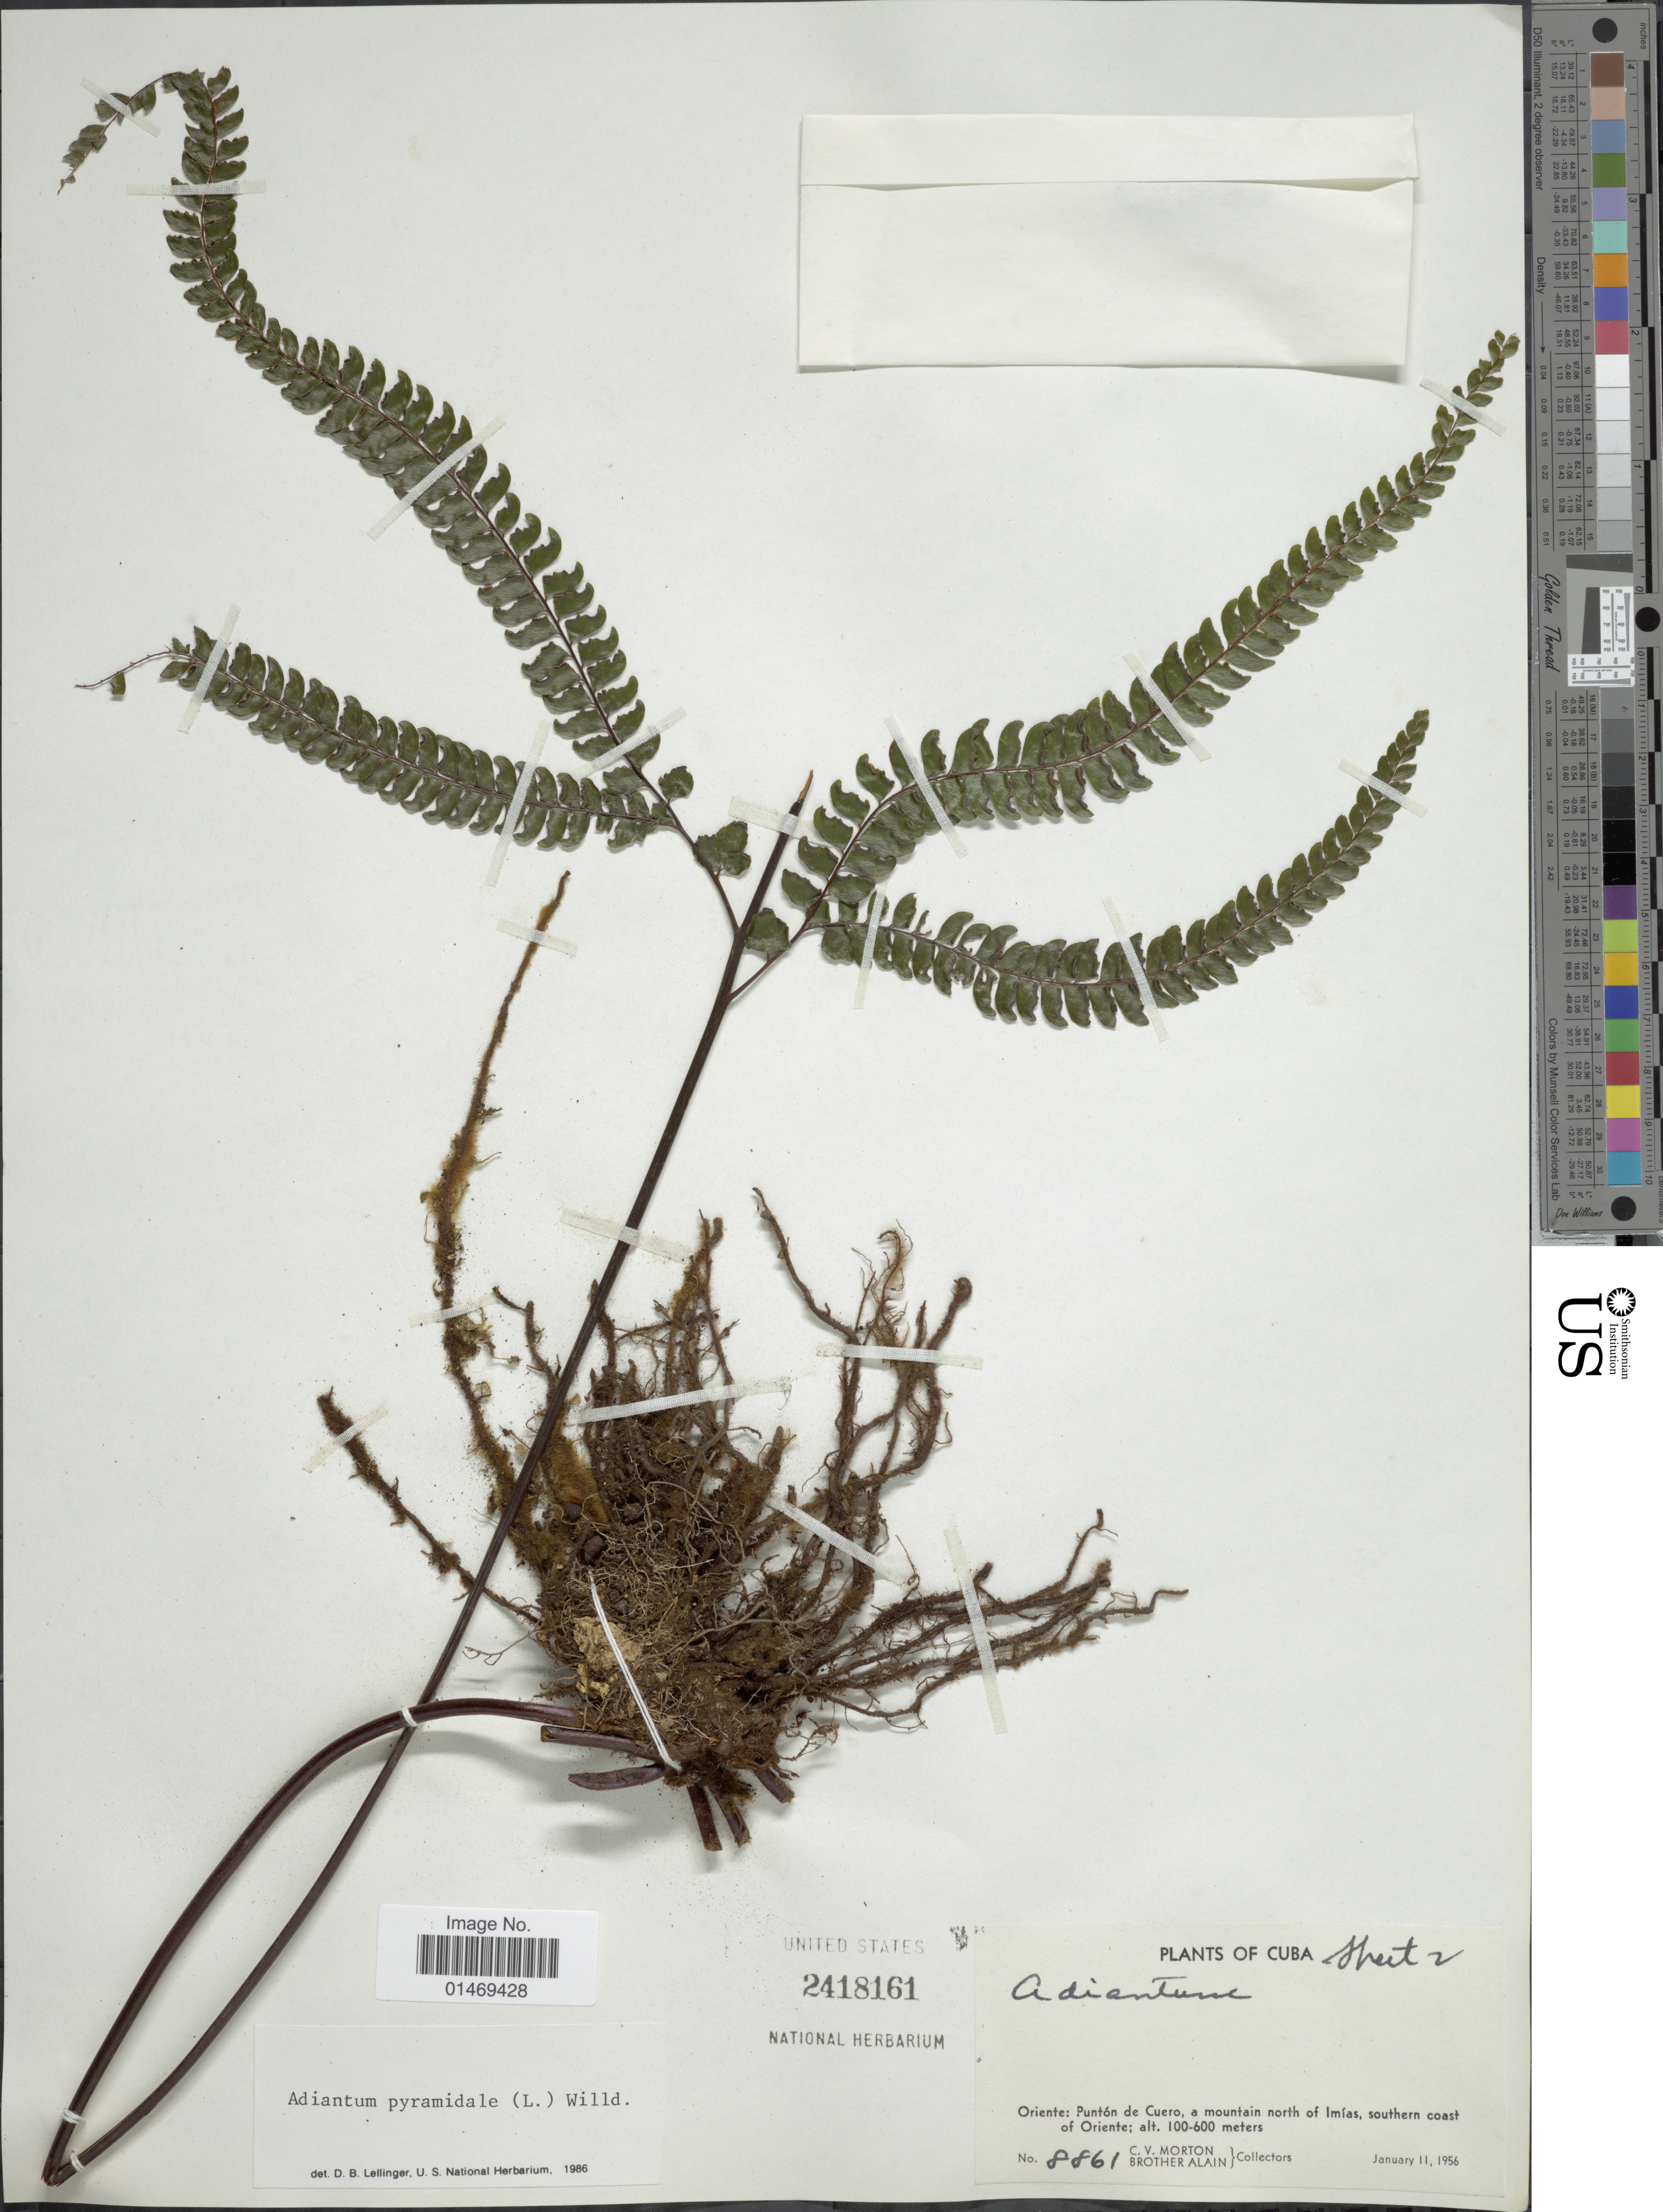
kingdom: Plantae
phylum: Tracheophyta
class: Polypodiopsida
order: Polypodiales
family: Pteridaceae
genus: Adiantum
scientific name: Adiantum pyramidale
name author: (L.) Willd.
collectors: C. V. Morton & Bro. Alain - DO NOT USE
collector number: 8861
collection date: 1956-01-11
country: Cuba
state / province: Oriente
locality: Punton de Cuero, a mountain north of Imias, southern coast of Oriente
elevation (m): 100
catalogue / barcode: US 2418161